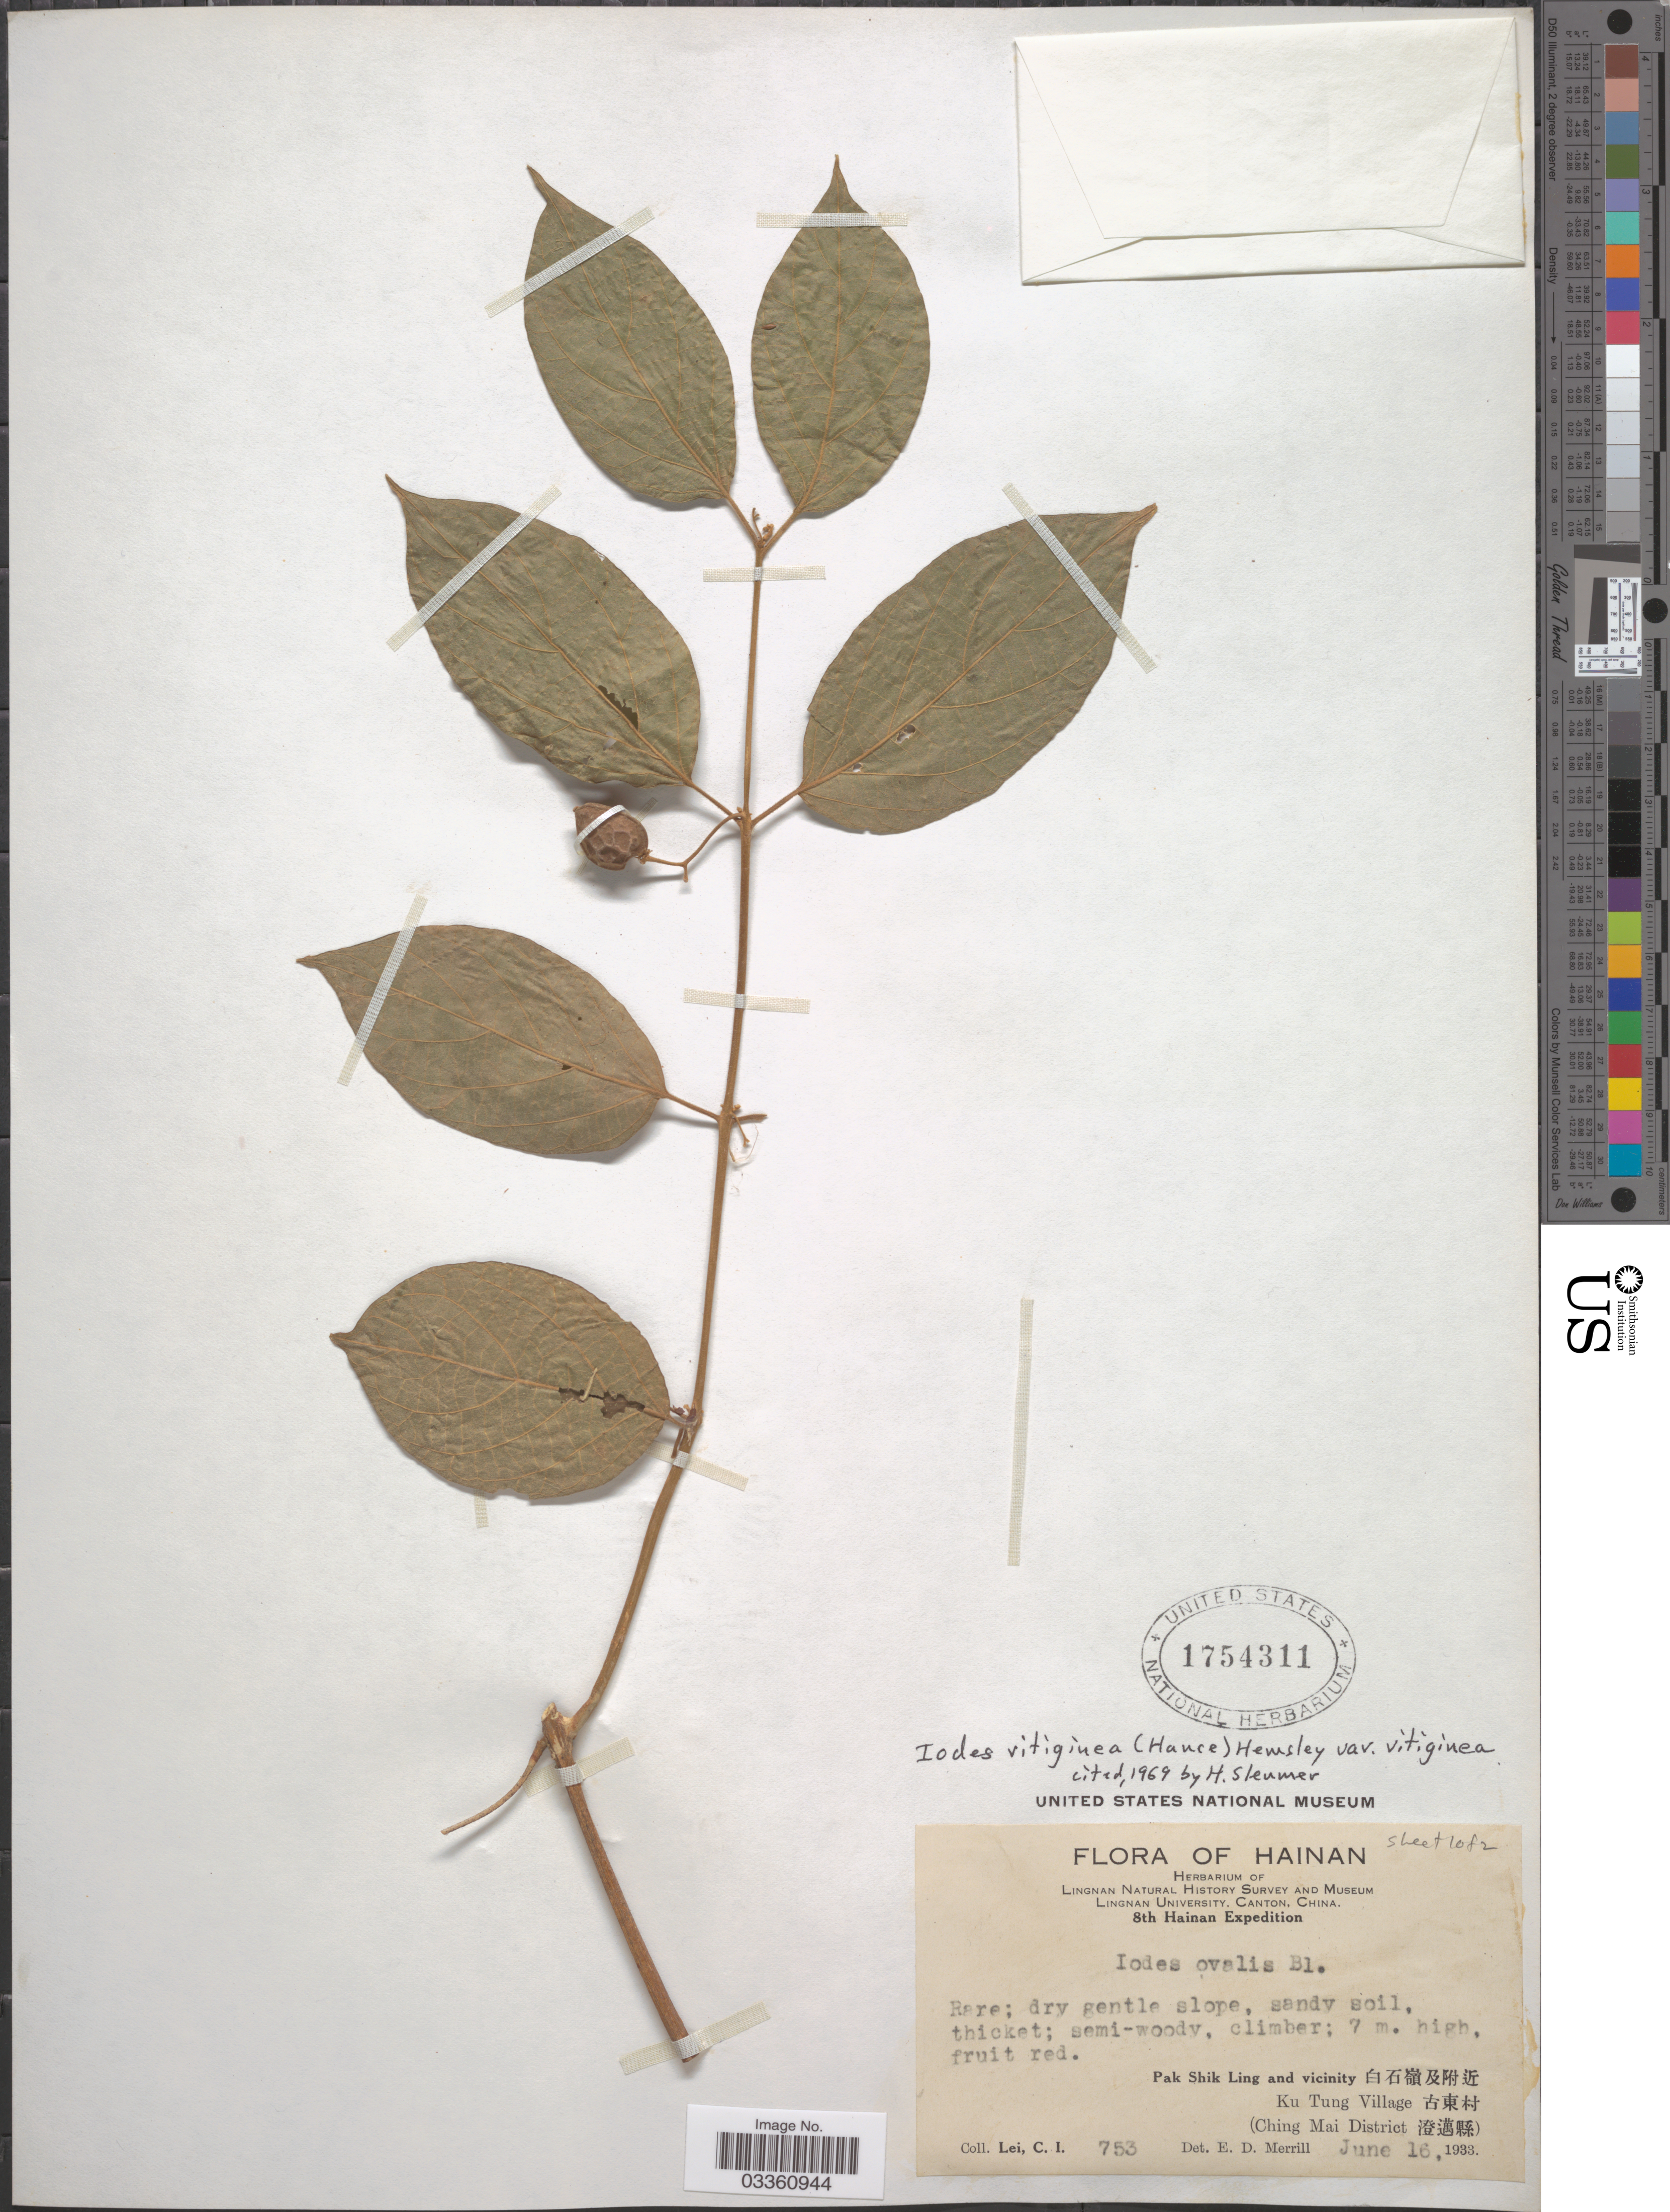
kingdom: Plantae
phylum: Tracheophyta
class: Magnoliopsida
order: Icacinales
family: Icacinaceae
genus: Iodes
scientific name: Iodes vitiginea var. vitiginea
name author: (Hance) Hance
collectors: C. I. Lei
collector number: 753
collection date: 1933-06-16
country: China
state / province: Hainan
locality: Pak Shik Ling and vicinity X. Ku Tung Village X. (Ching Mai District X).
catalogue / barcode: US 1754311